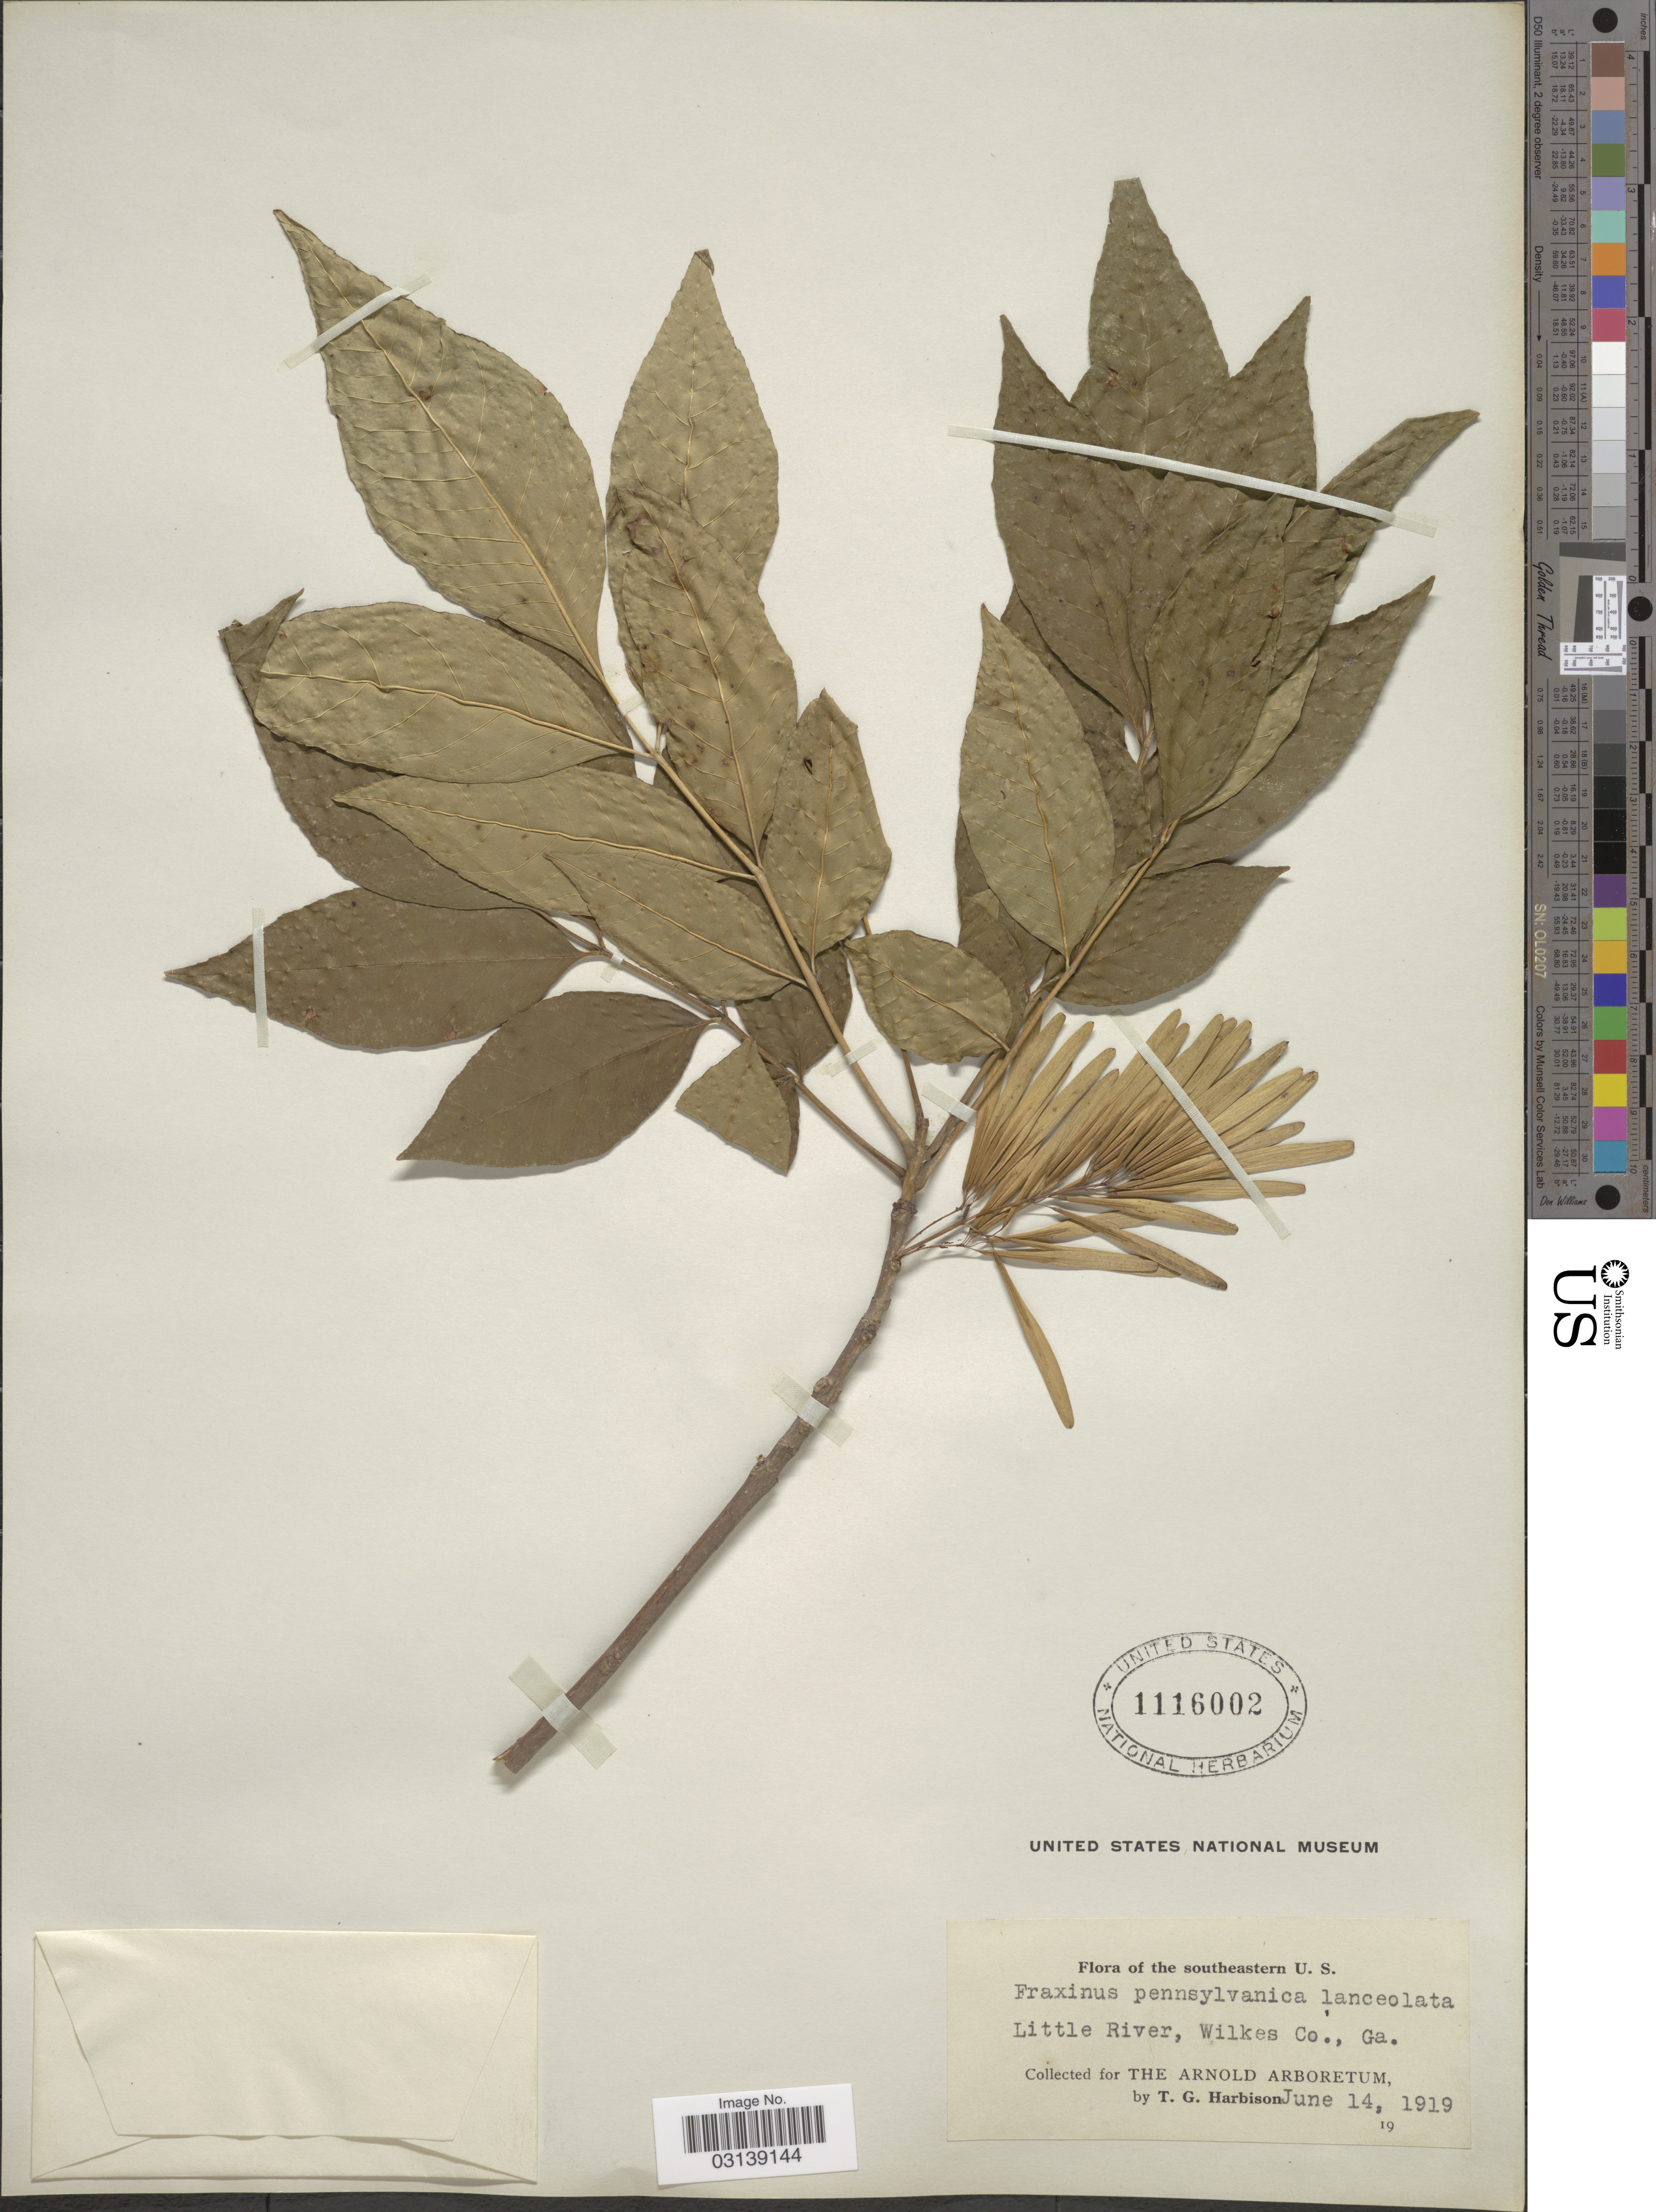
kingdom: Plantae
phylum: Tracheophyta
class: Magnoliopsida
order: Lamiales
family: Oleaceae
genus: Fraxinus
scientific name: Fraxinus pennsylvanica var. lanceolata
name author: Sarg.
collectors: T. Harbison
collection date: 1919-06-14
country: United States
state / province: Georgia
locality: Southeastern U.S. Little River, Wilkes Co.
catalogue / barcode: US 1116002